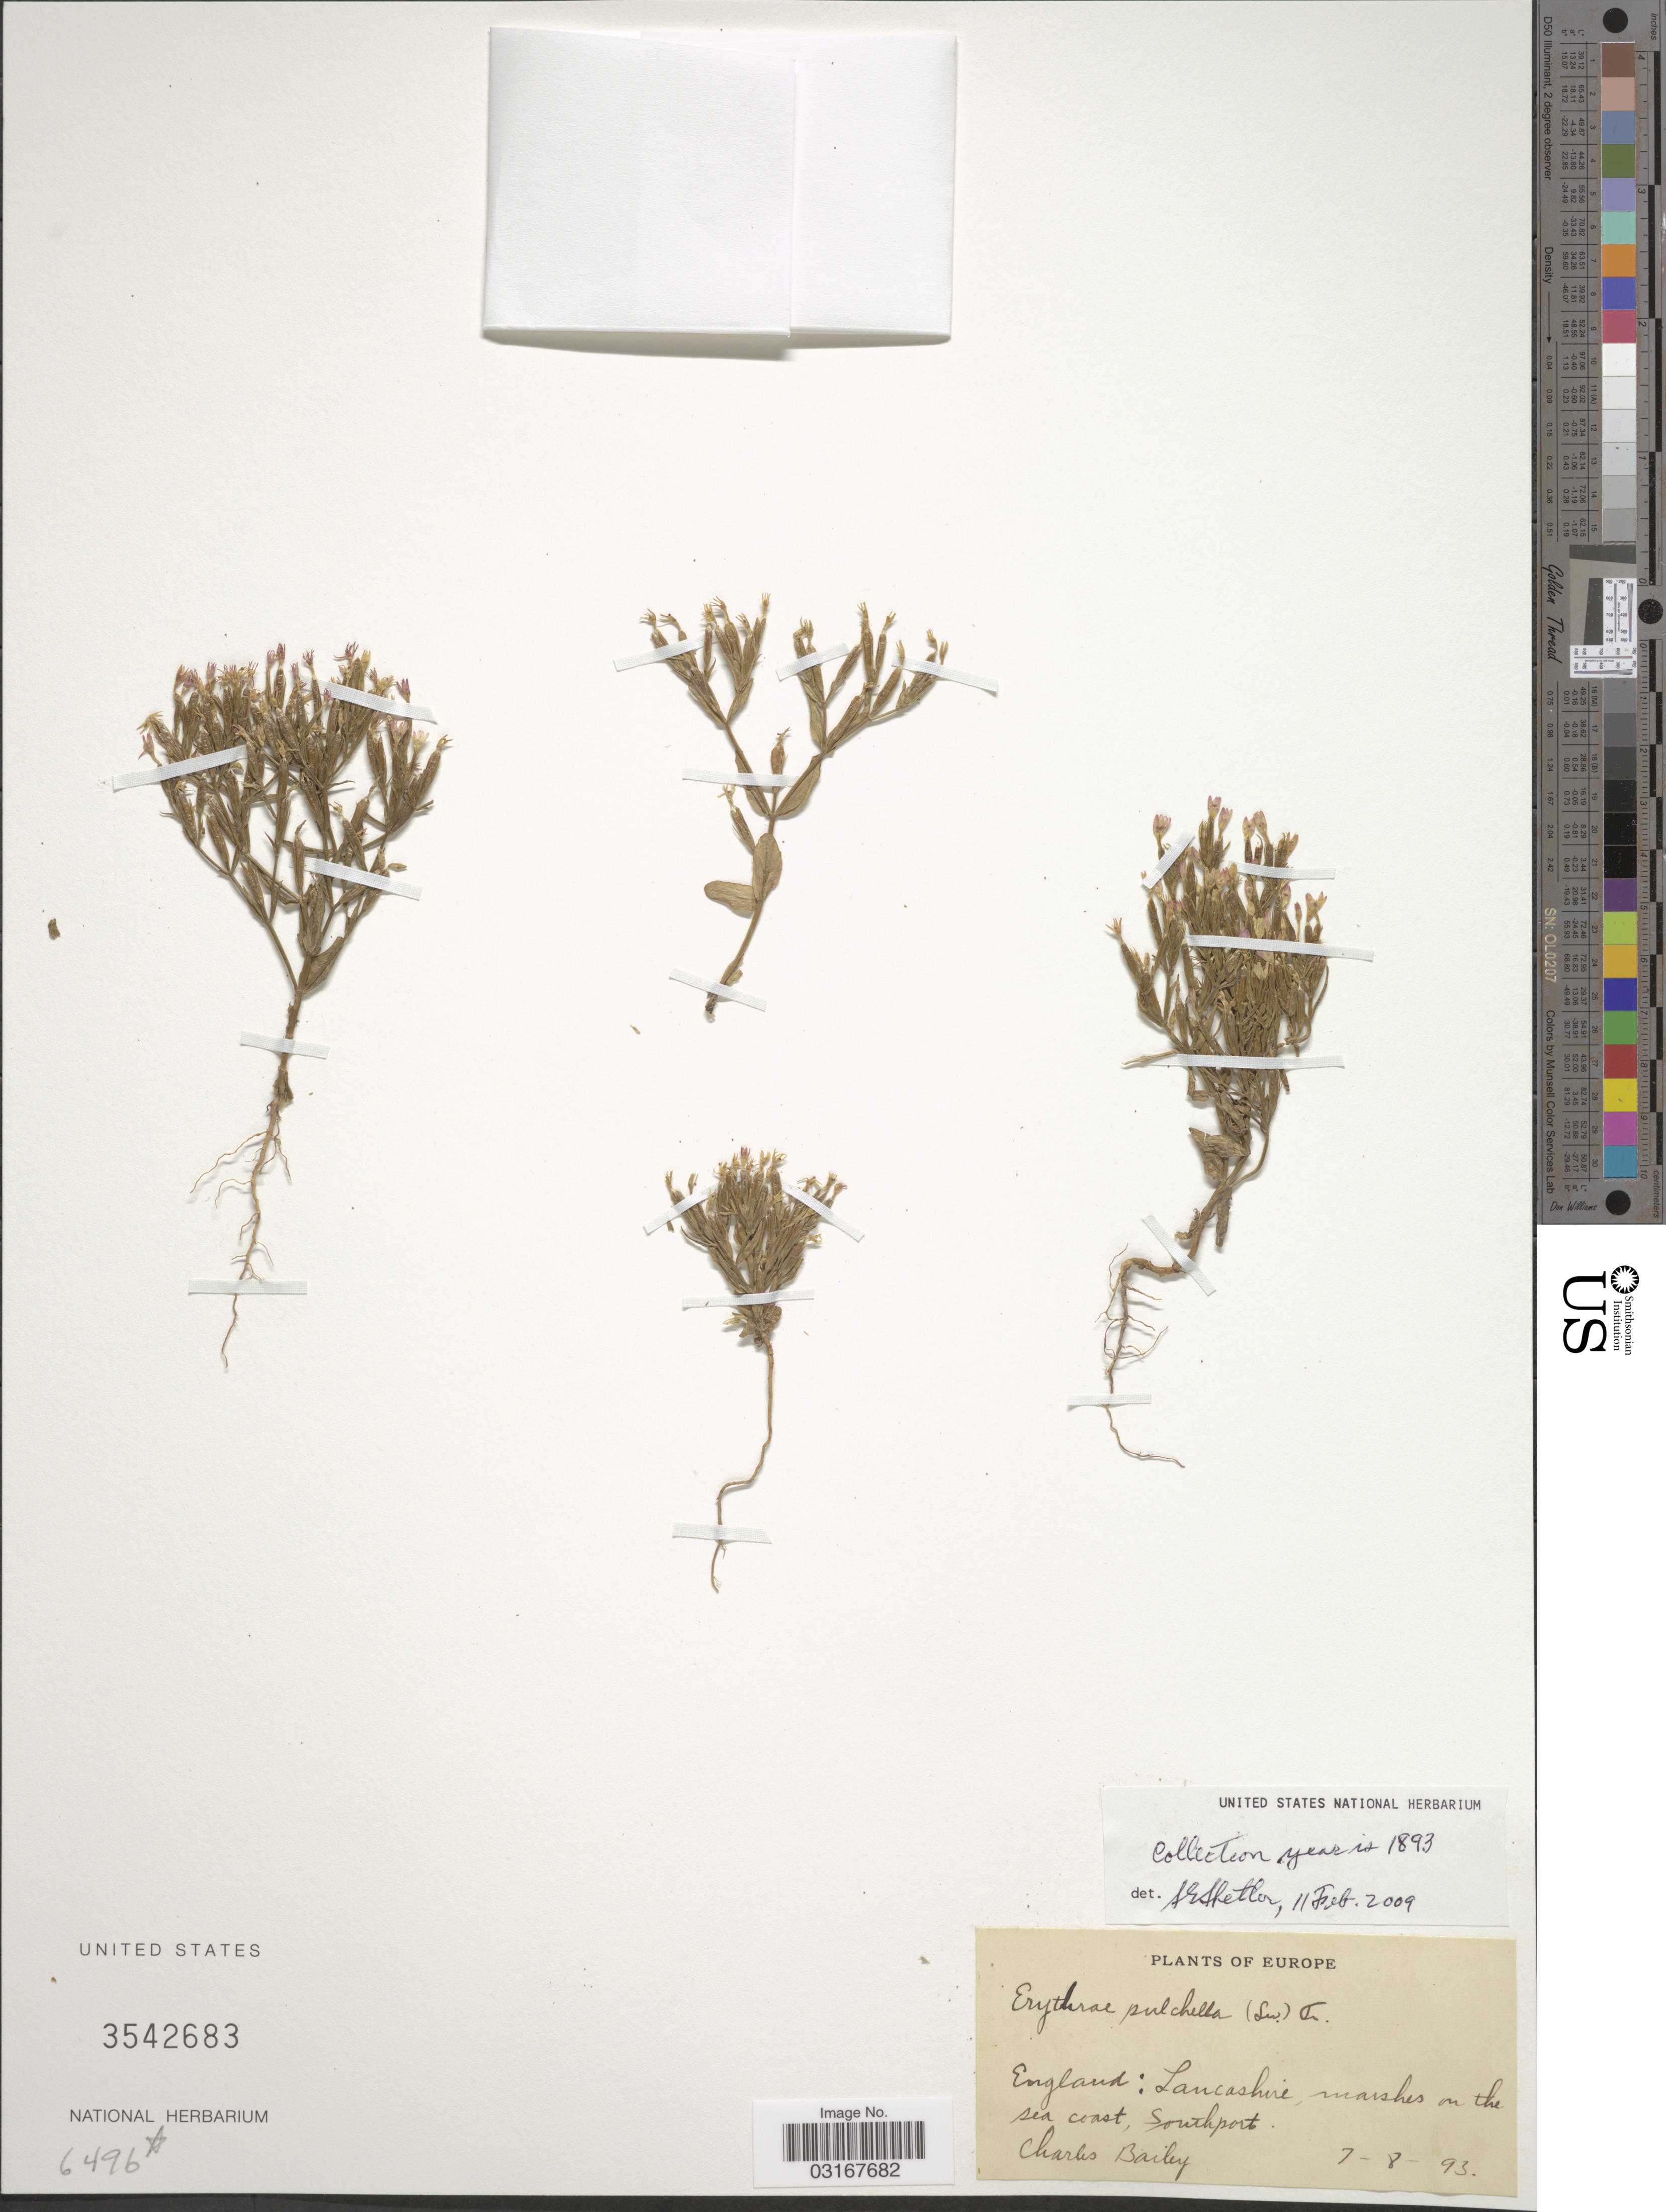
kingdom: Plantae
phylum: Tracheophyta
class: Magnoliopsida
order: Gentianales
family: Gentianaceae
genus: Centaurium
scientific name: Centaurium pulchellum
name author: (Sw.) Druce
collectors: C. Bailey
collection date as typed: Transcribed d/m/y: 7/8/93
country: United Kingdom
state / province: England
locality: England: Lancashire, marshes on the sea coast, Southport.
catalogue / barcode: US 3542683